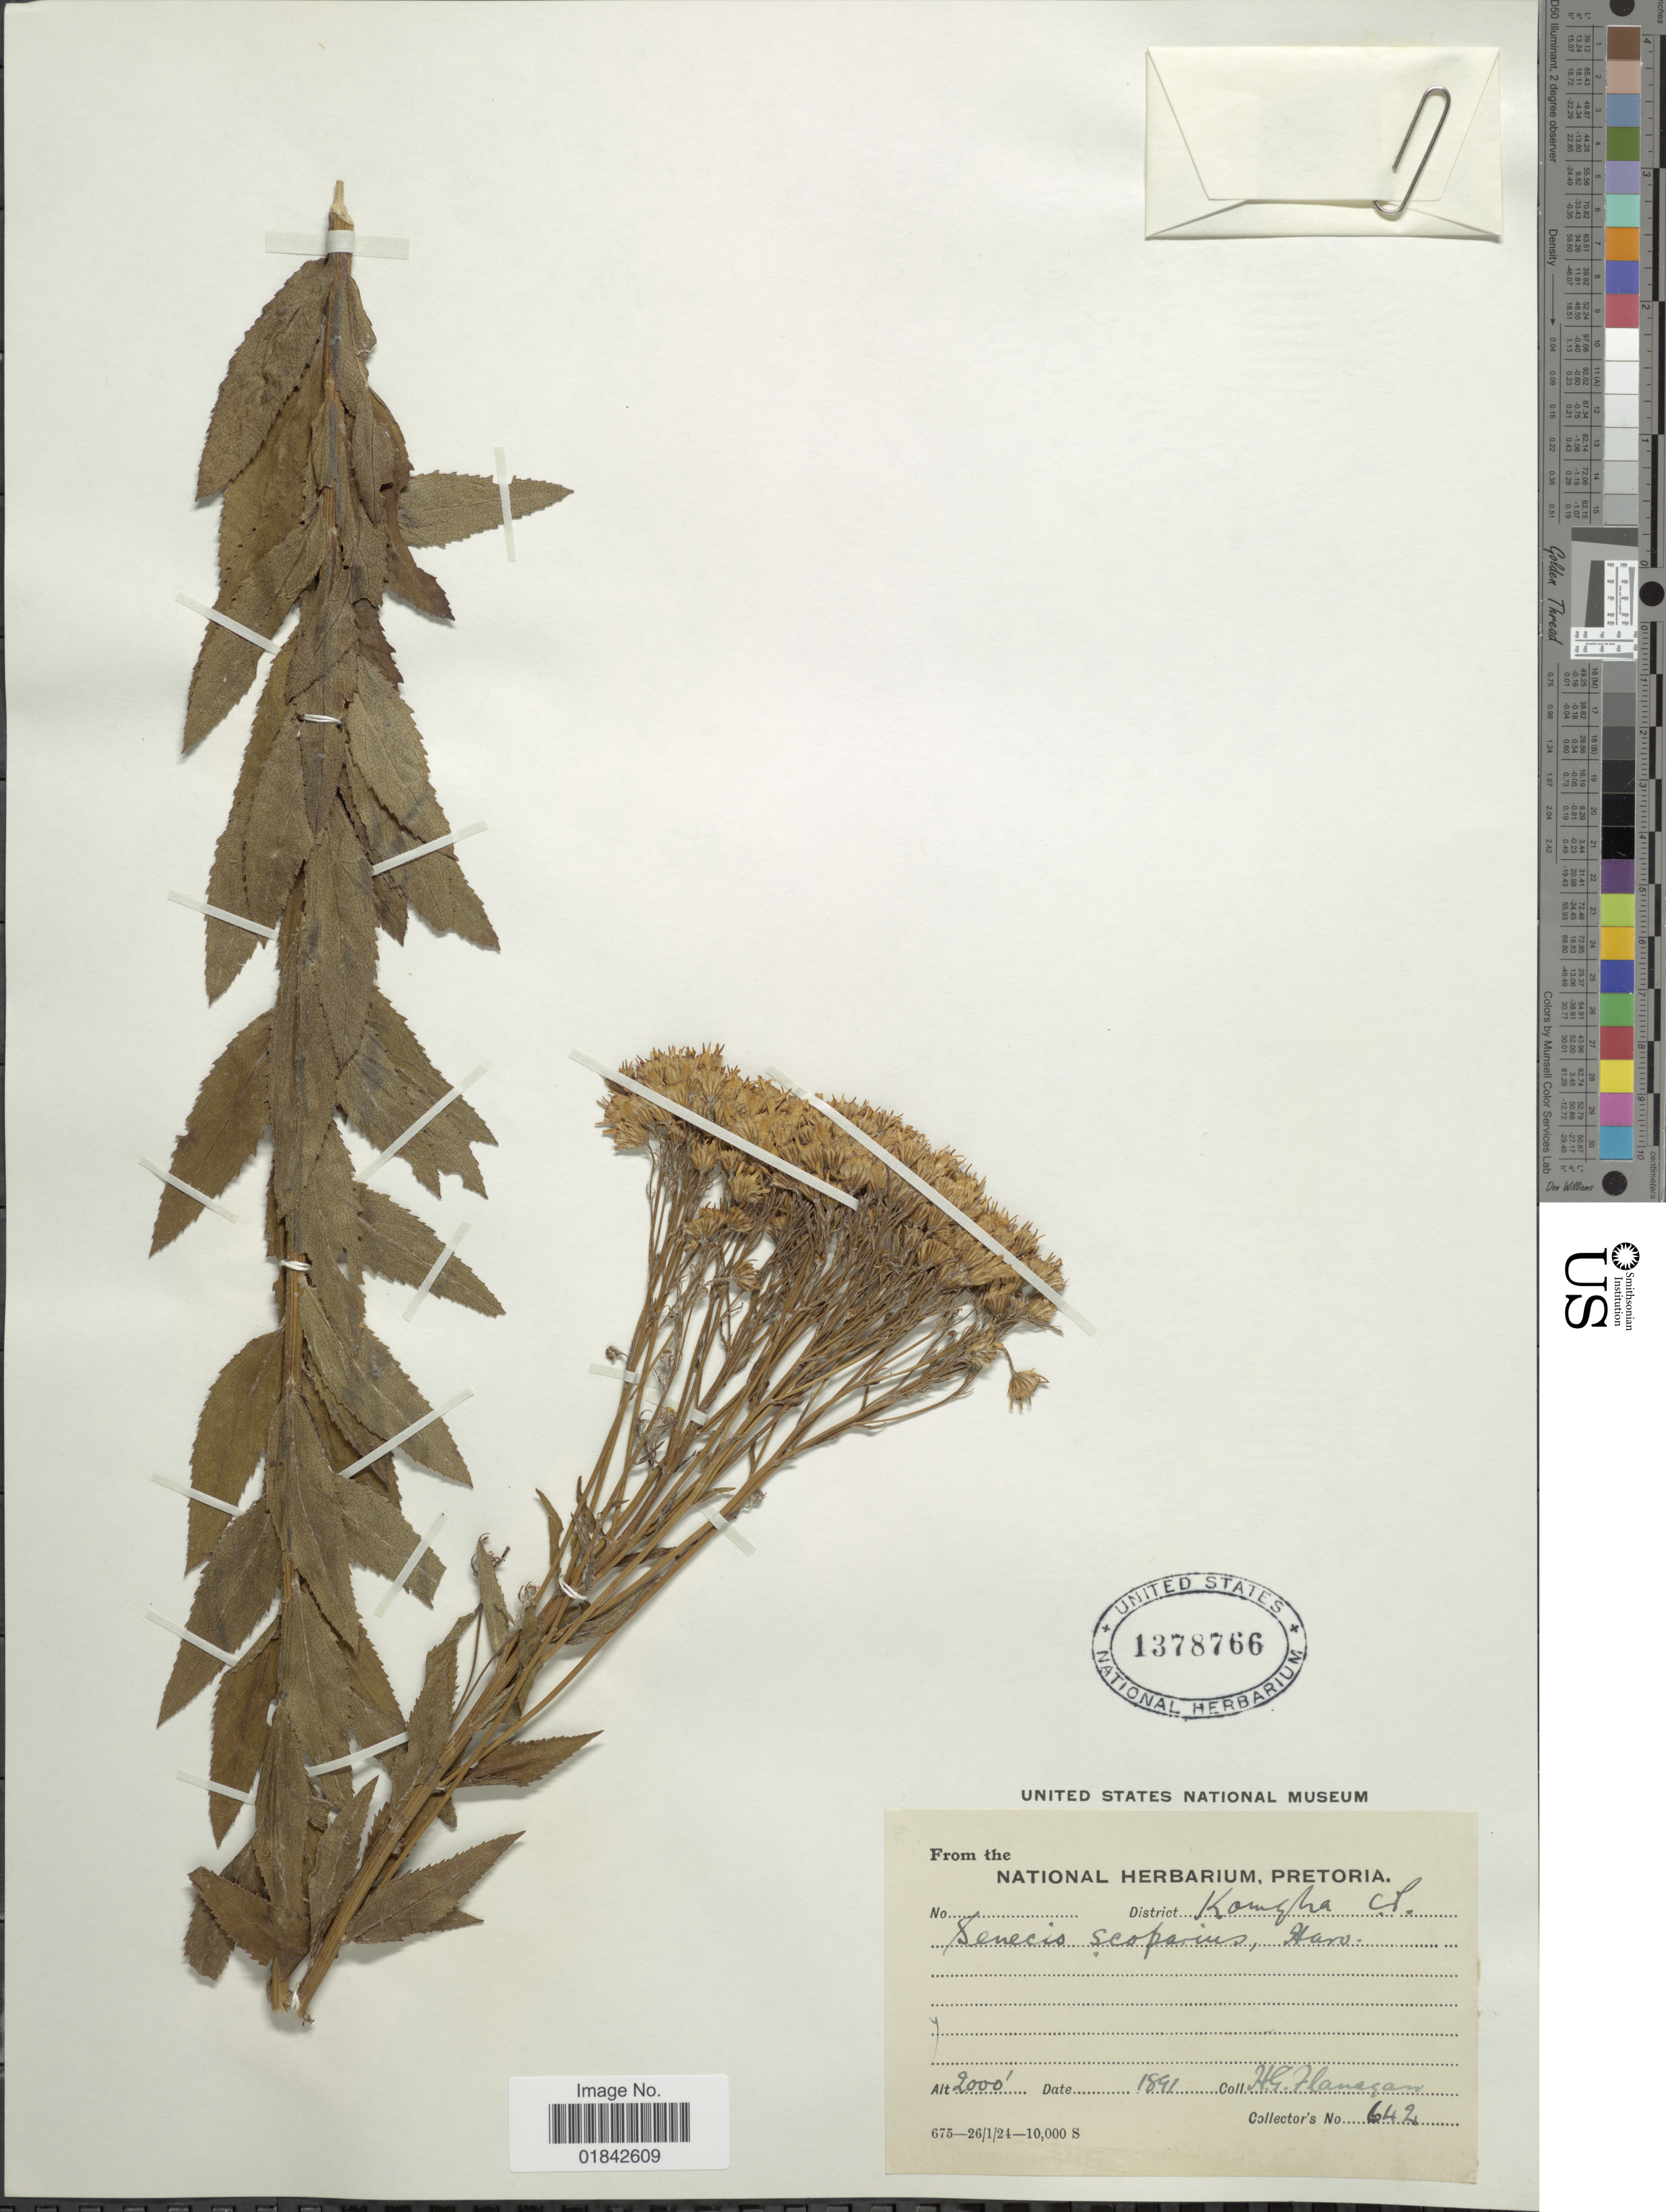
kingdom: Plantae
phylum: Tracheophyta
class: Magnoliopsida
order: Asterales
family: Asteraceae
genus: Senecio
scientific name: Senecio scoparius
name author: Harv.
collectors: H. Flanagan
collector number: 642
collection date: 1891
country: South Africa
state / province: Eastern Cape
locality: Komgha C.P.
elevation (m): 610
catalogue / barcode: US 1378766